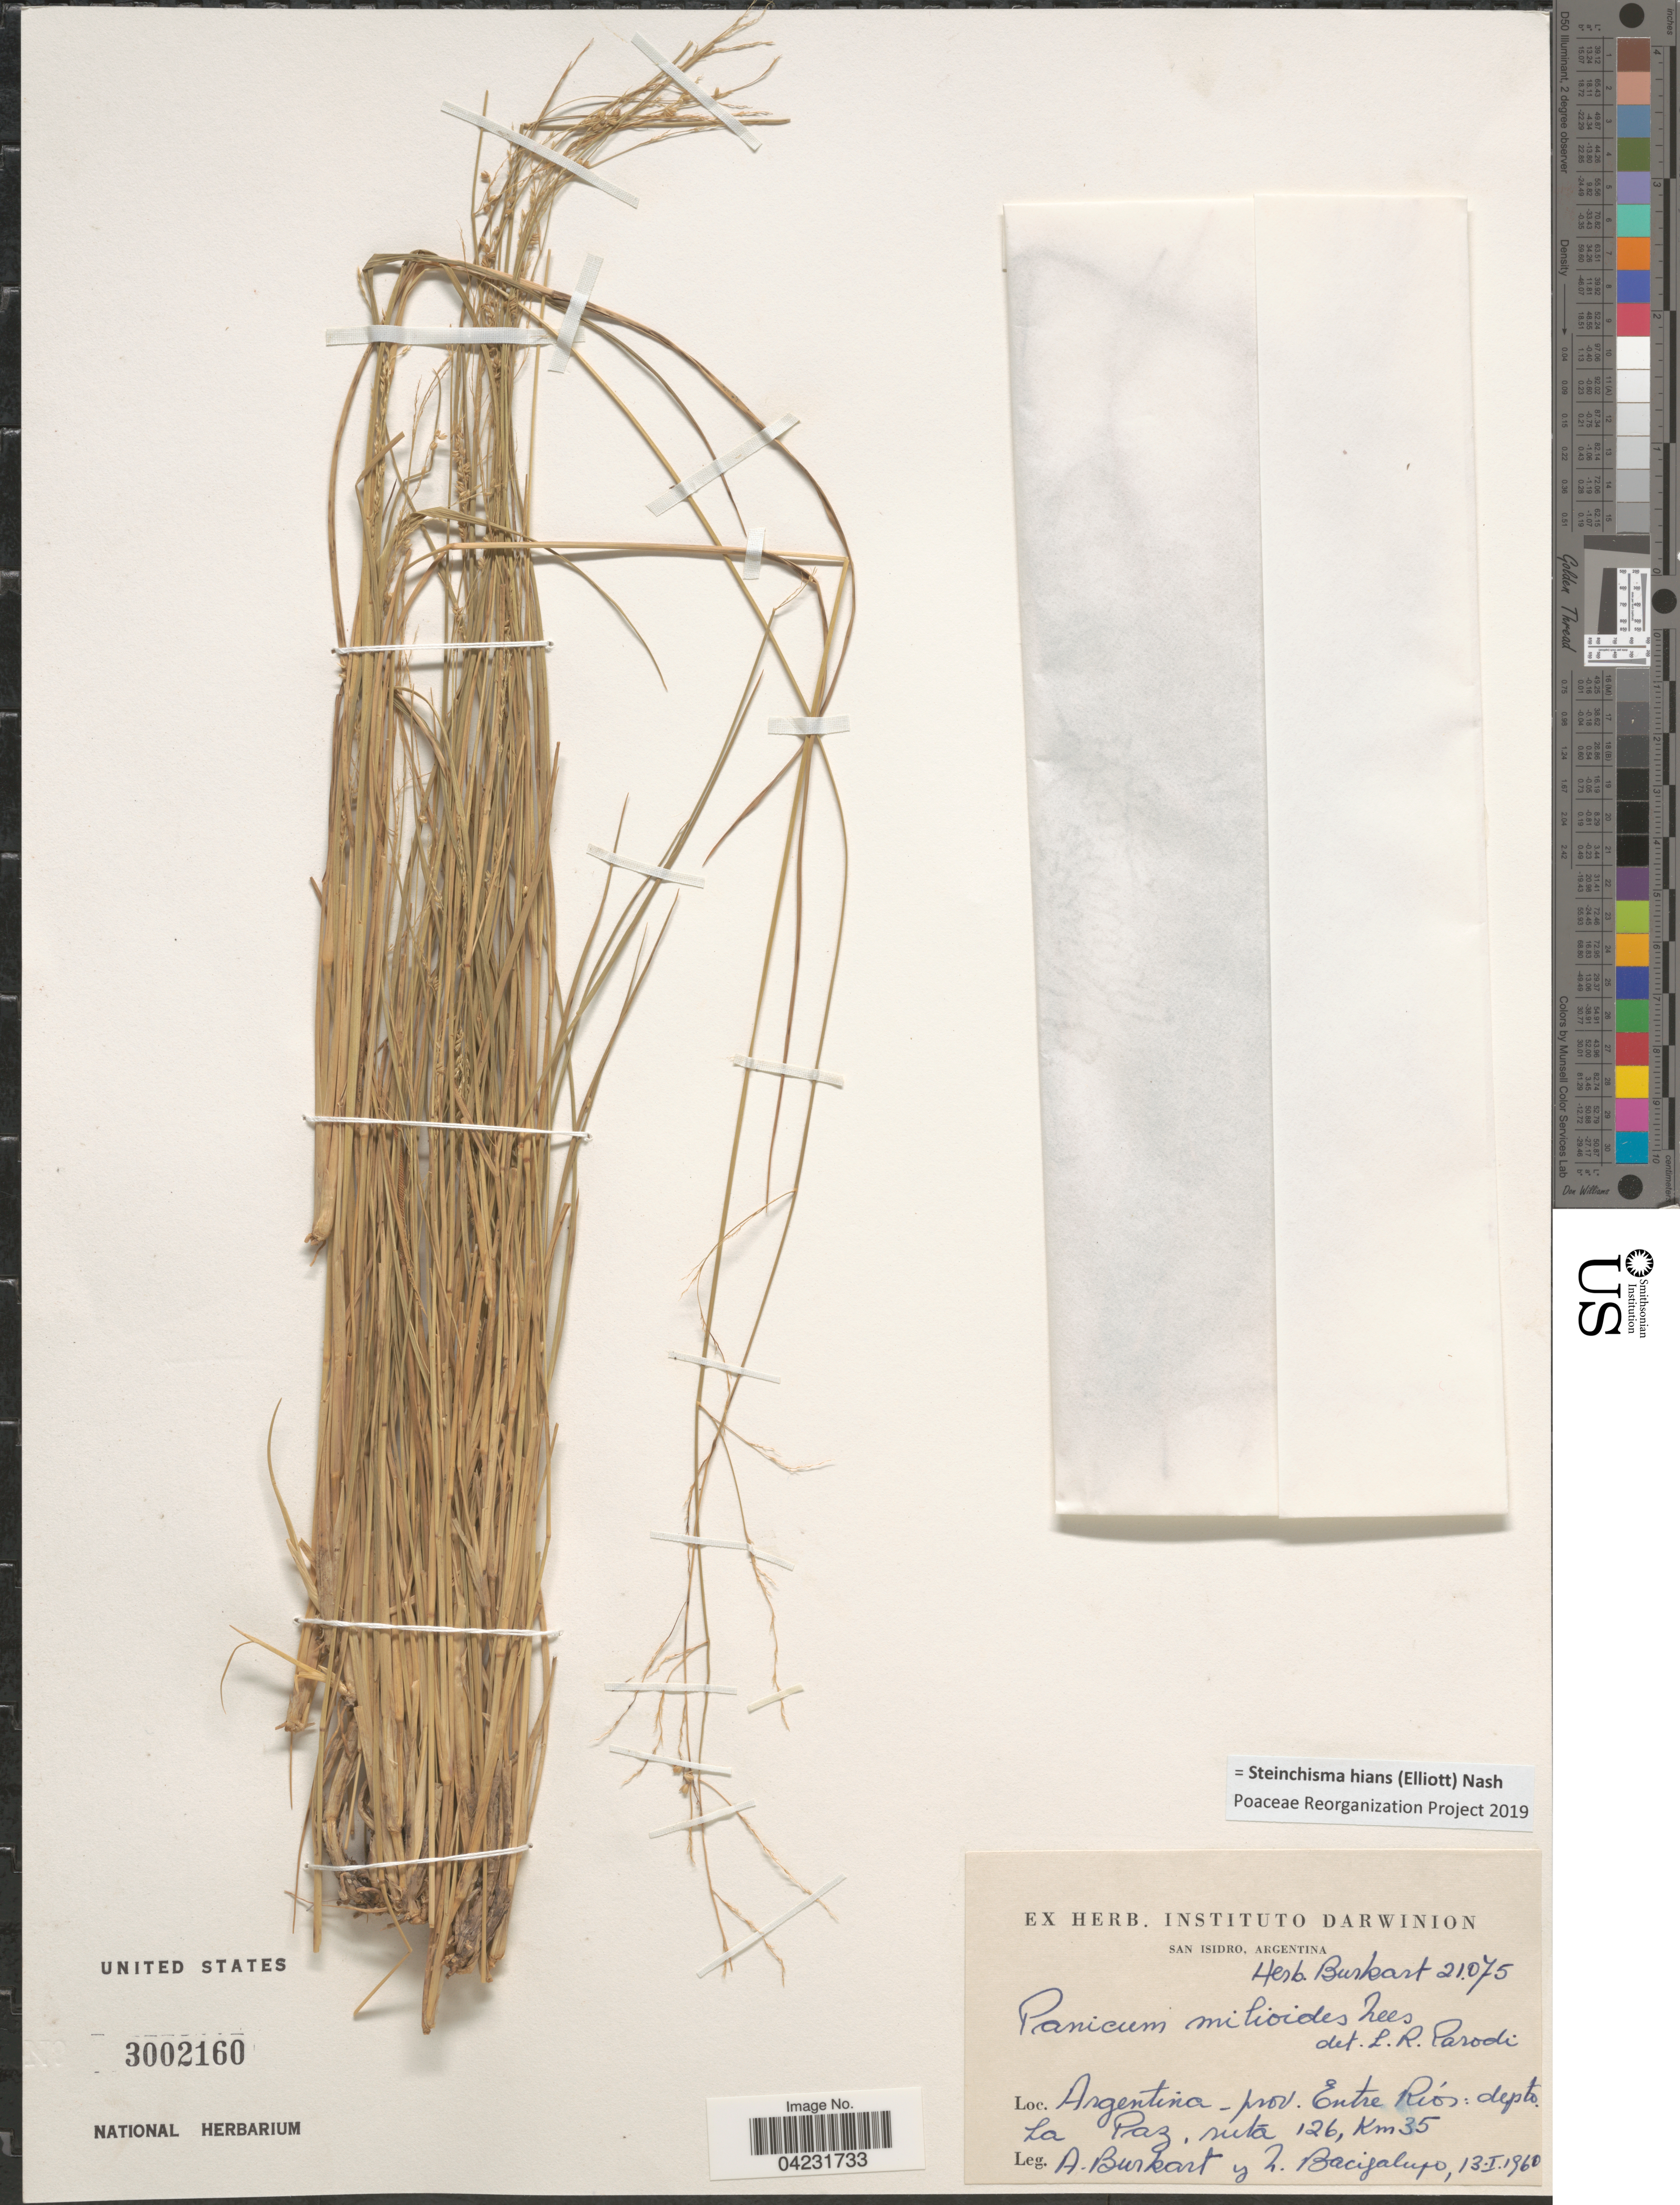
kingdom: Plantae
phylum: Tracheophyta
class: Liliopsida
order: Poales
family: Poaceae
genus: Steinchisma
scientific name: Steinchisma hians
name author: (Elliott) Nash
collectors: A. E. Burkart & N. M. Bacigalupo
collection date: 1960-01-13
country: Argentina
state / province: Entre Rios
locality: Depto. La Paz, ruta 126, Km 35.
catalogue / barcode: US 3002160